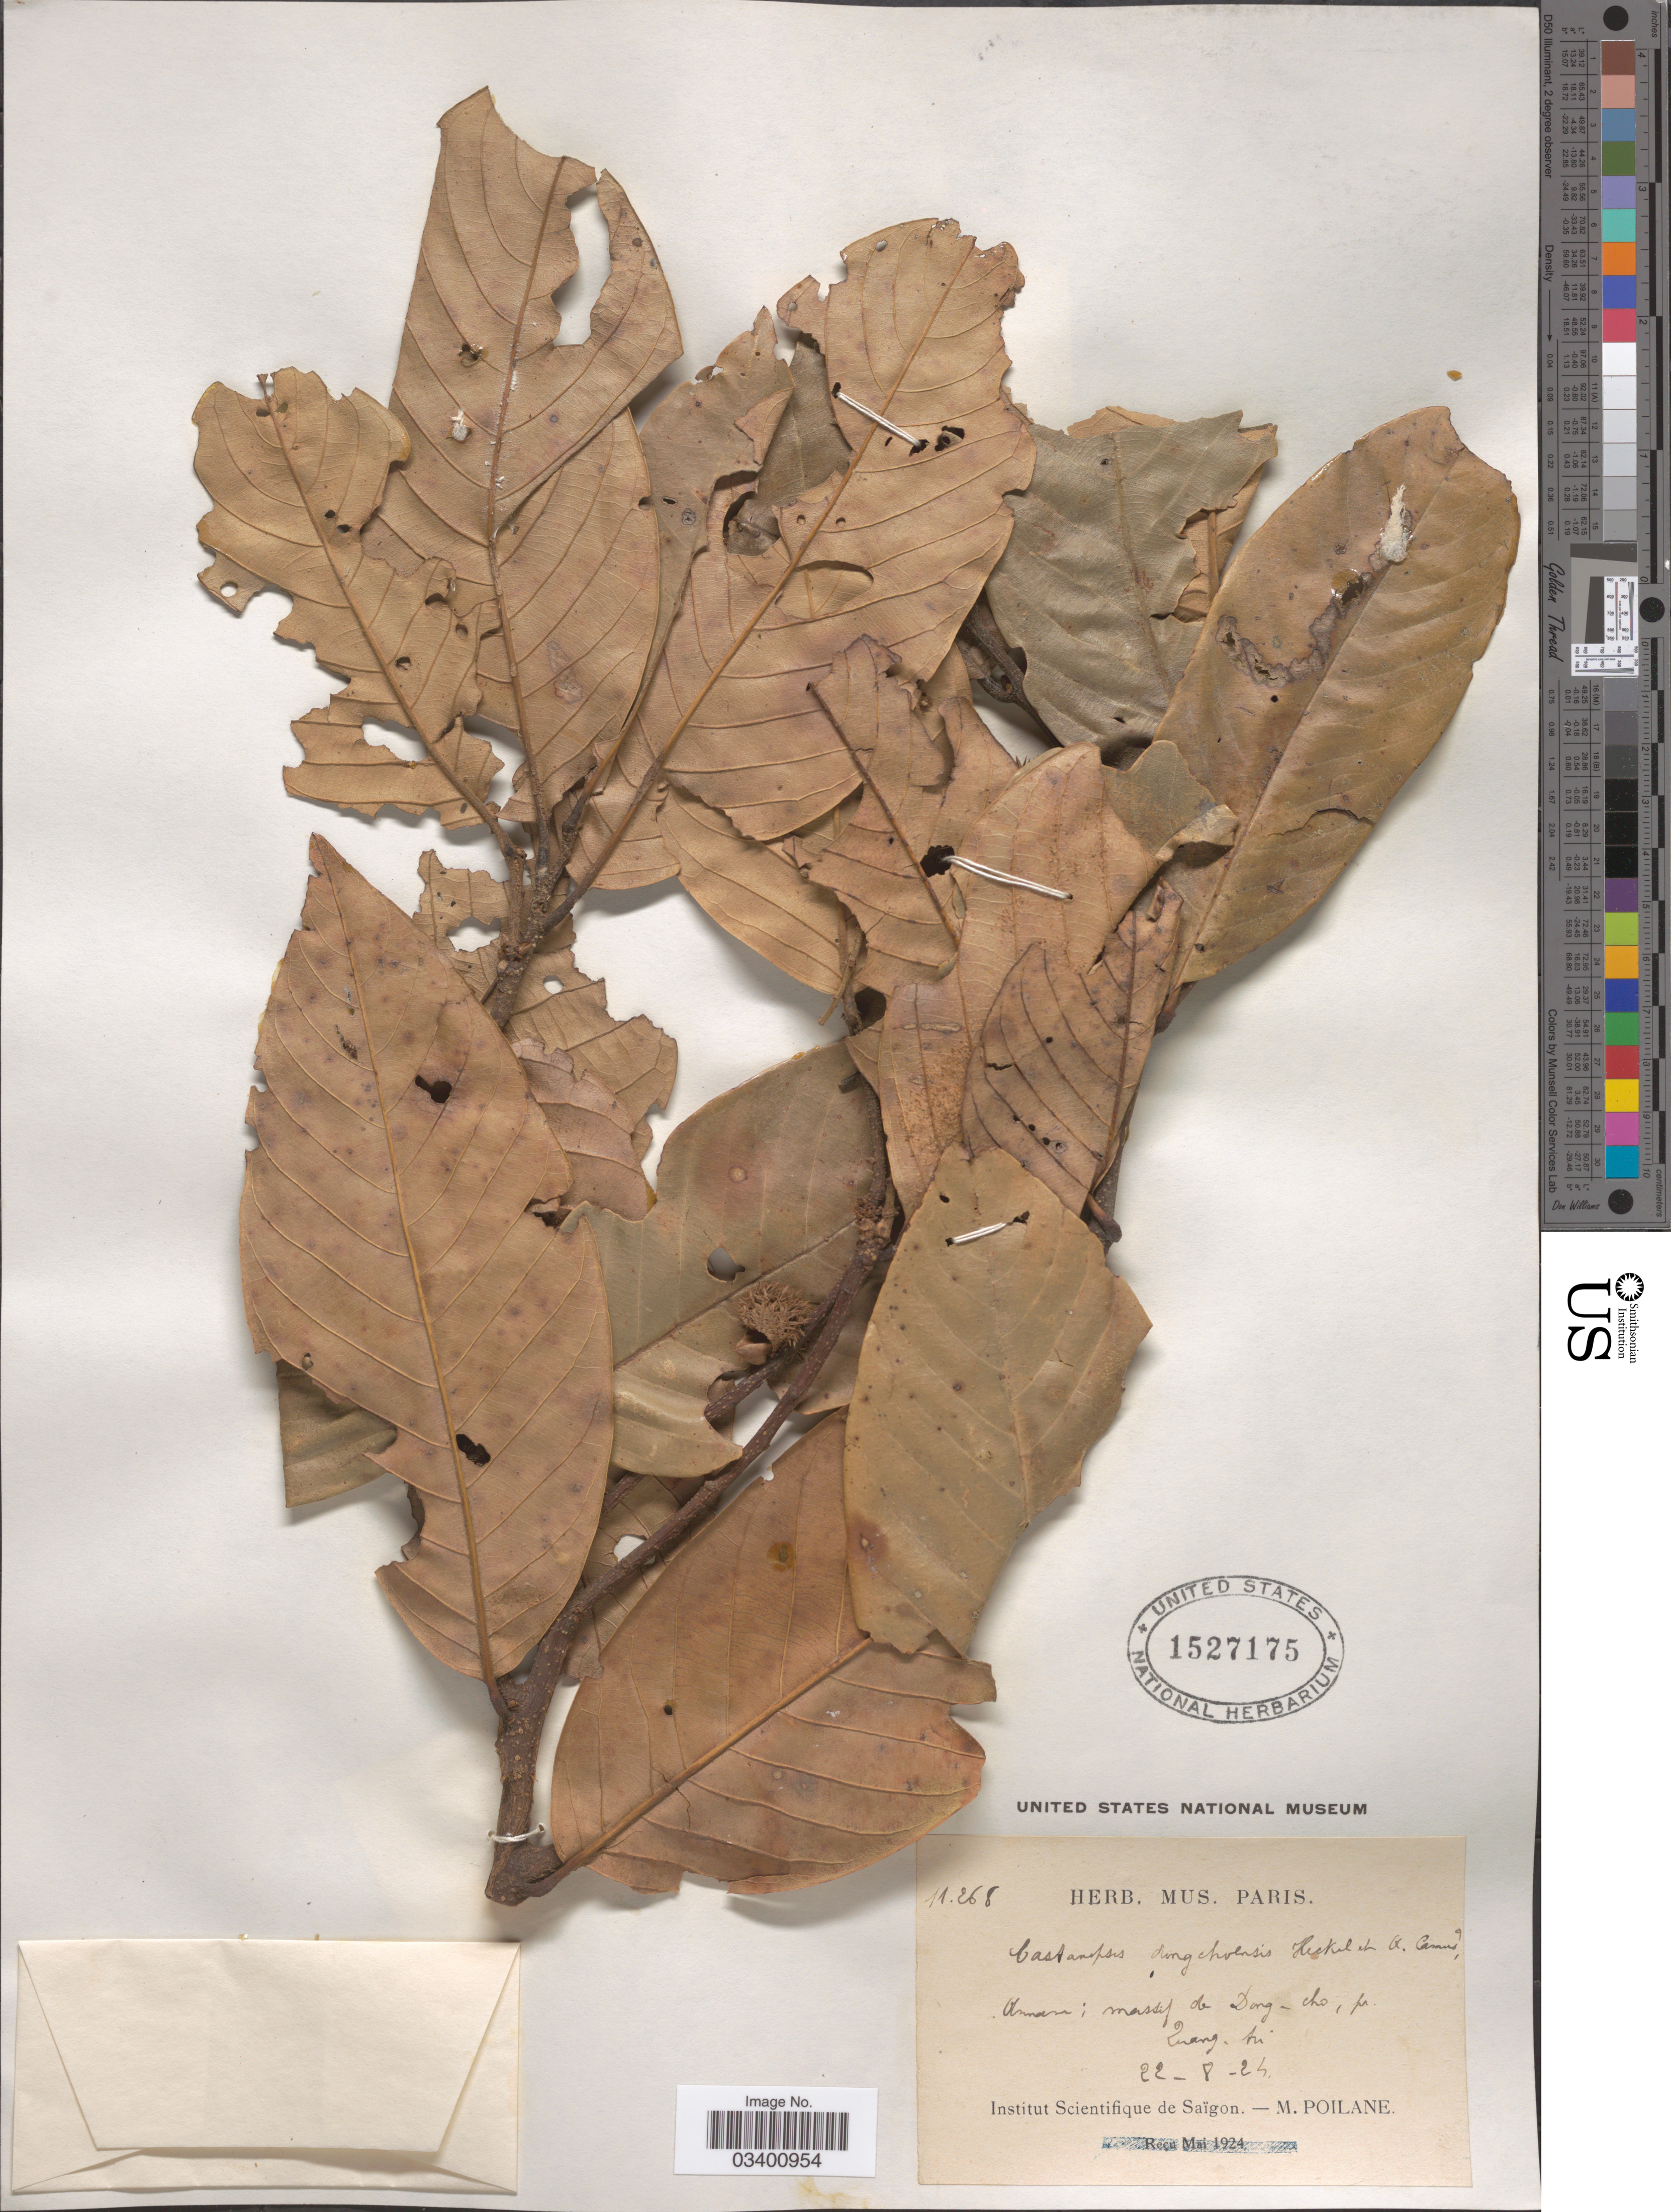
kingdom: Plantae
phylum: Tracheophyta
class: Magnoliopsida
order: Fagales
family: Fagaceae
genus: Castanopsis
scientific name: Castanopsis dongchoensis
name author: Hickel & A. Camus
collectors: M. Poilane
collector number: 11268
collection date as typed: Transcribed d/m/y: 22/8/24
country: Vietnam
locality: Annam: massif de Dong-cho, pr Quang-tri.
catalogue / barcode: US 1527175